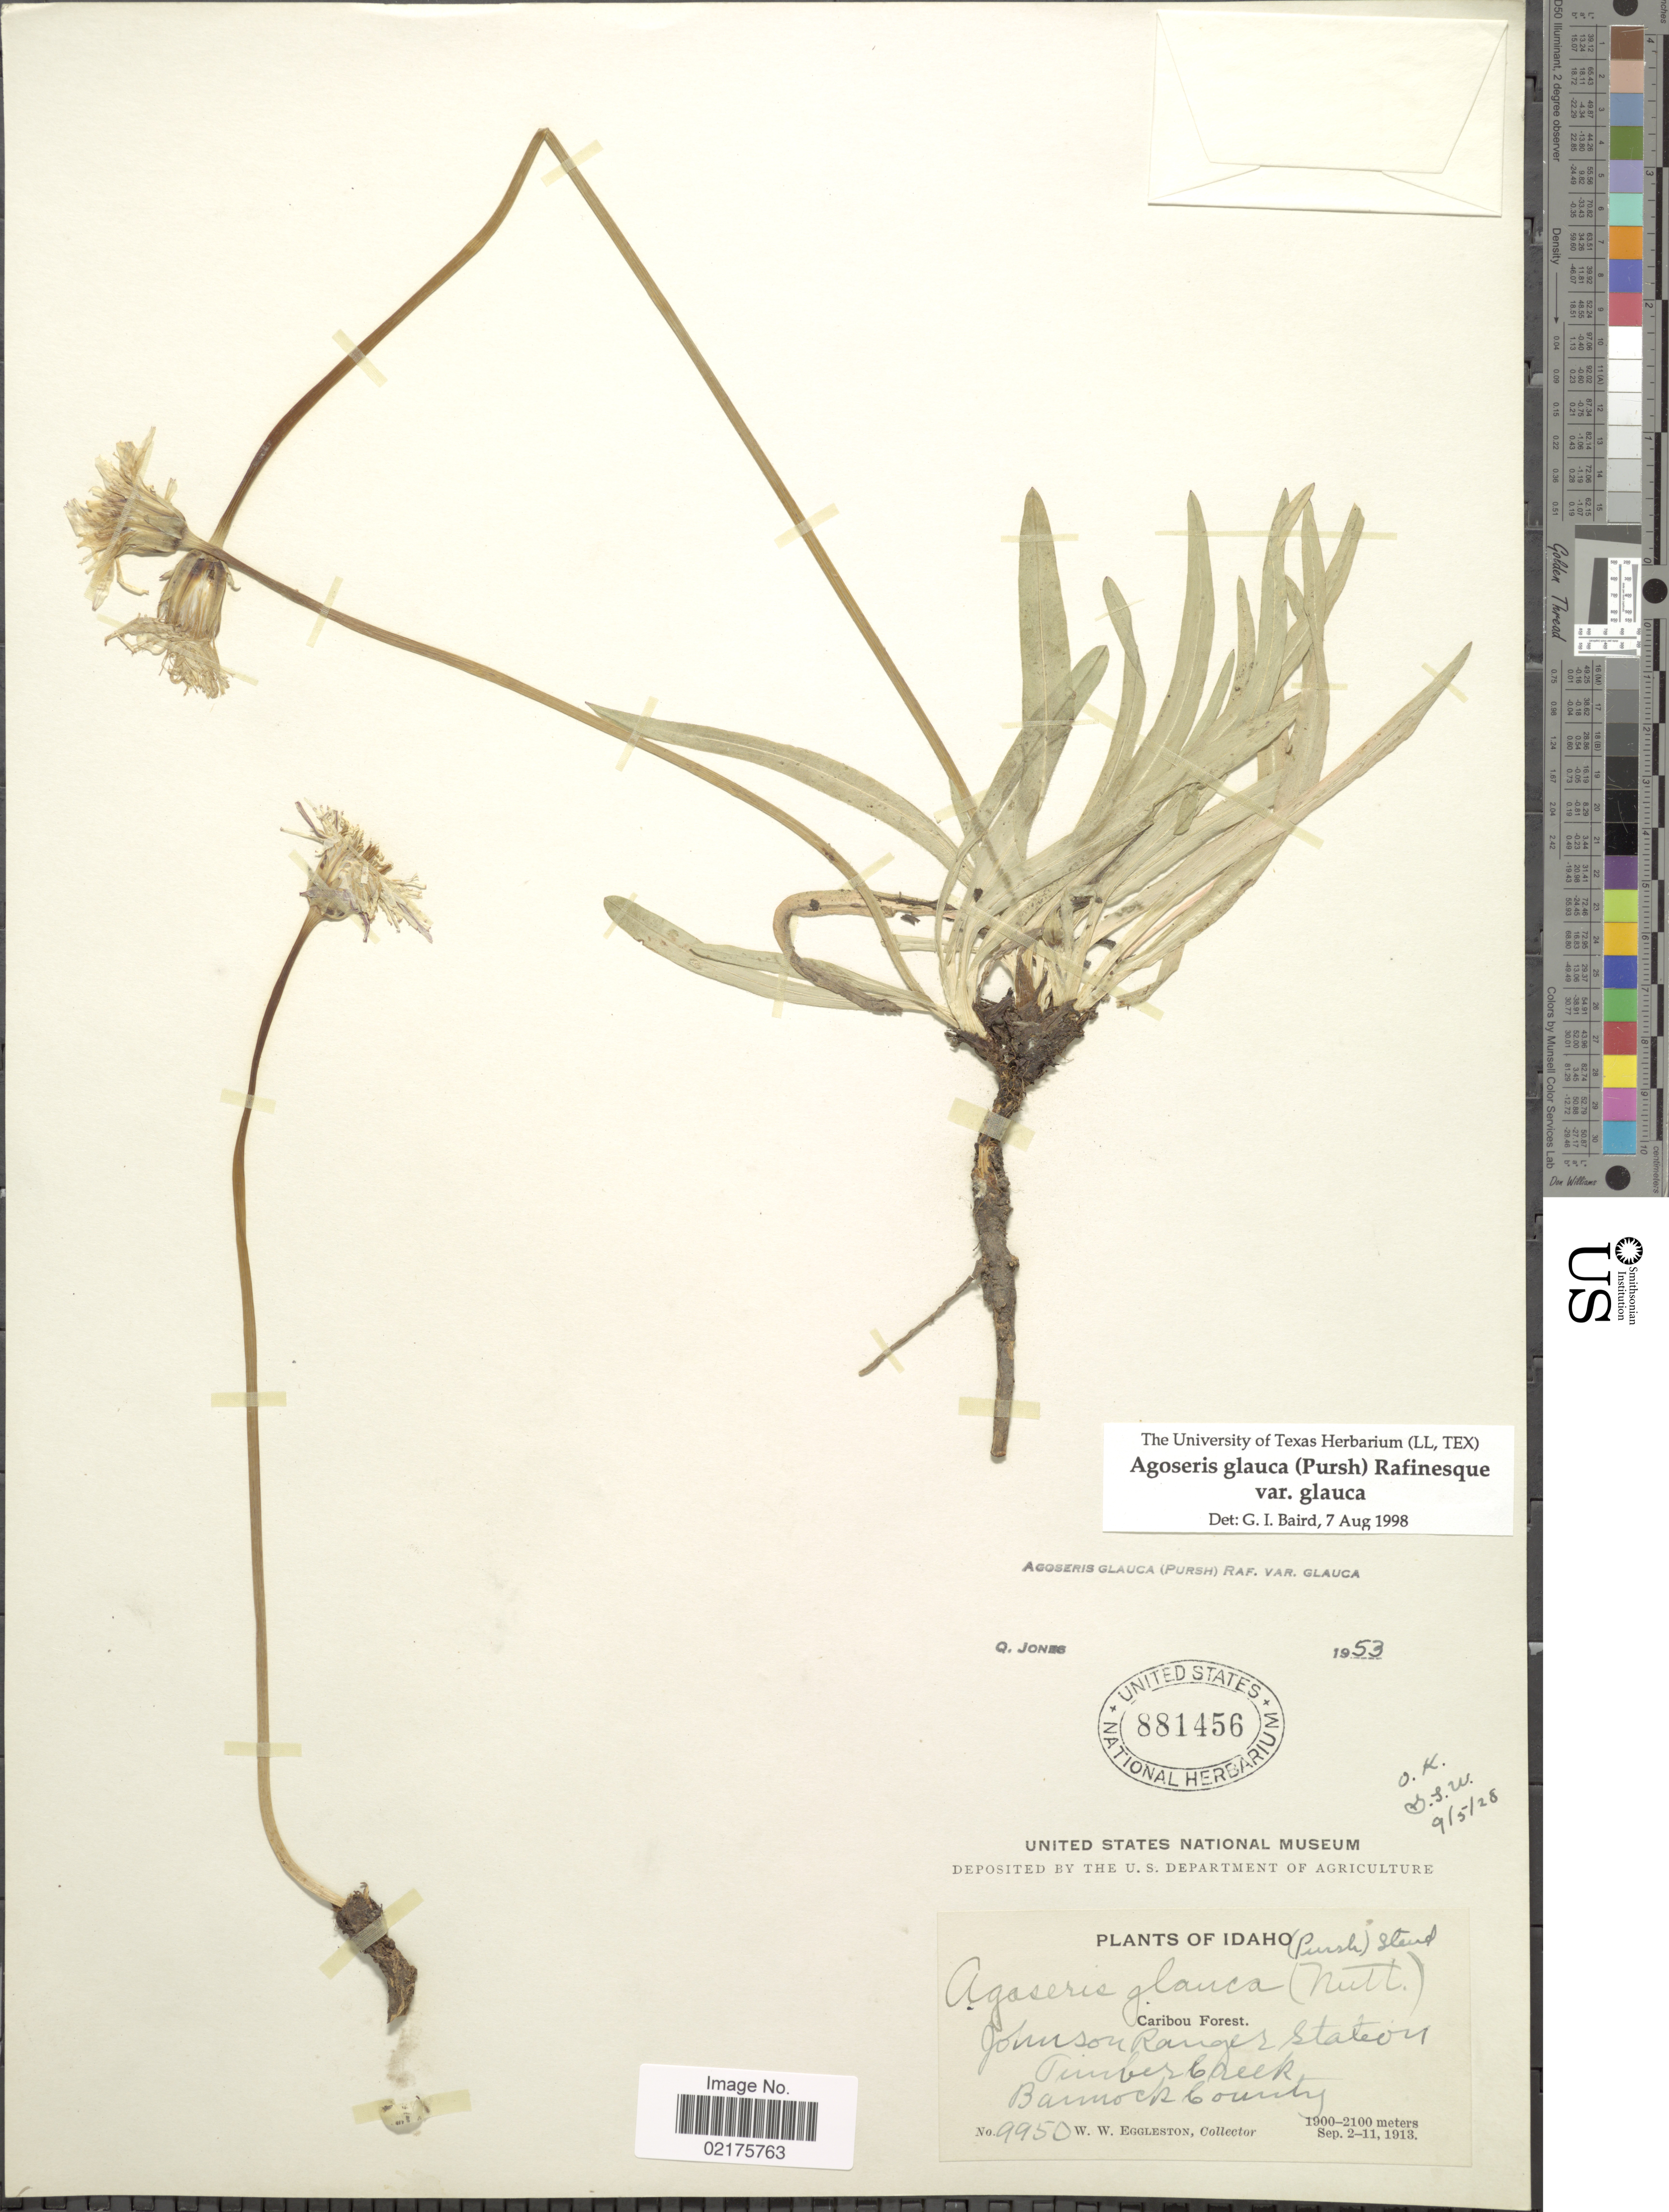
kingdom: Plantae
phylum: Tracheophyta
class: Magnoliopsida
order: Asterales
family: Asteraceae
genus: Agoseris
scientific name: Agoseris glauca var. glauca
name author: (Pursh) Raf.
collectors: W. W. Eggleston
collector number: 9950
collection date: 1913-09-02/1913-09-11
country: United States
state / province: Idaho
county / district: Bannock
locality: Caribou Forest, Johnson Ranger Station, Timber Creek, Bannock County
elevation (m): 1900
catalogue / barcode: US 881456